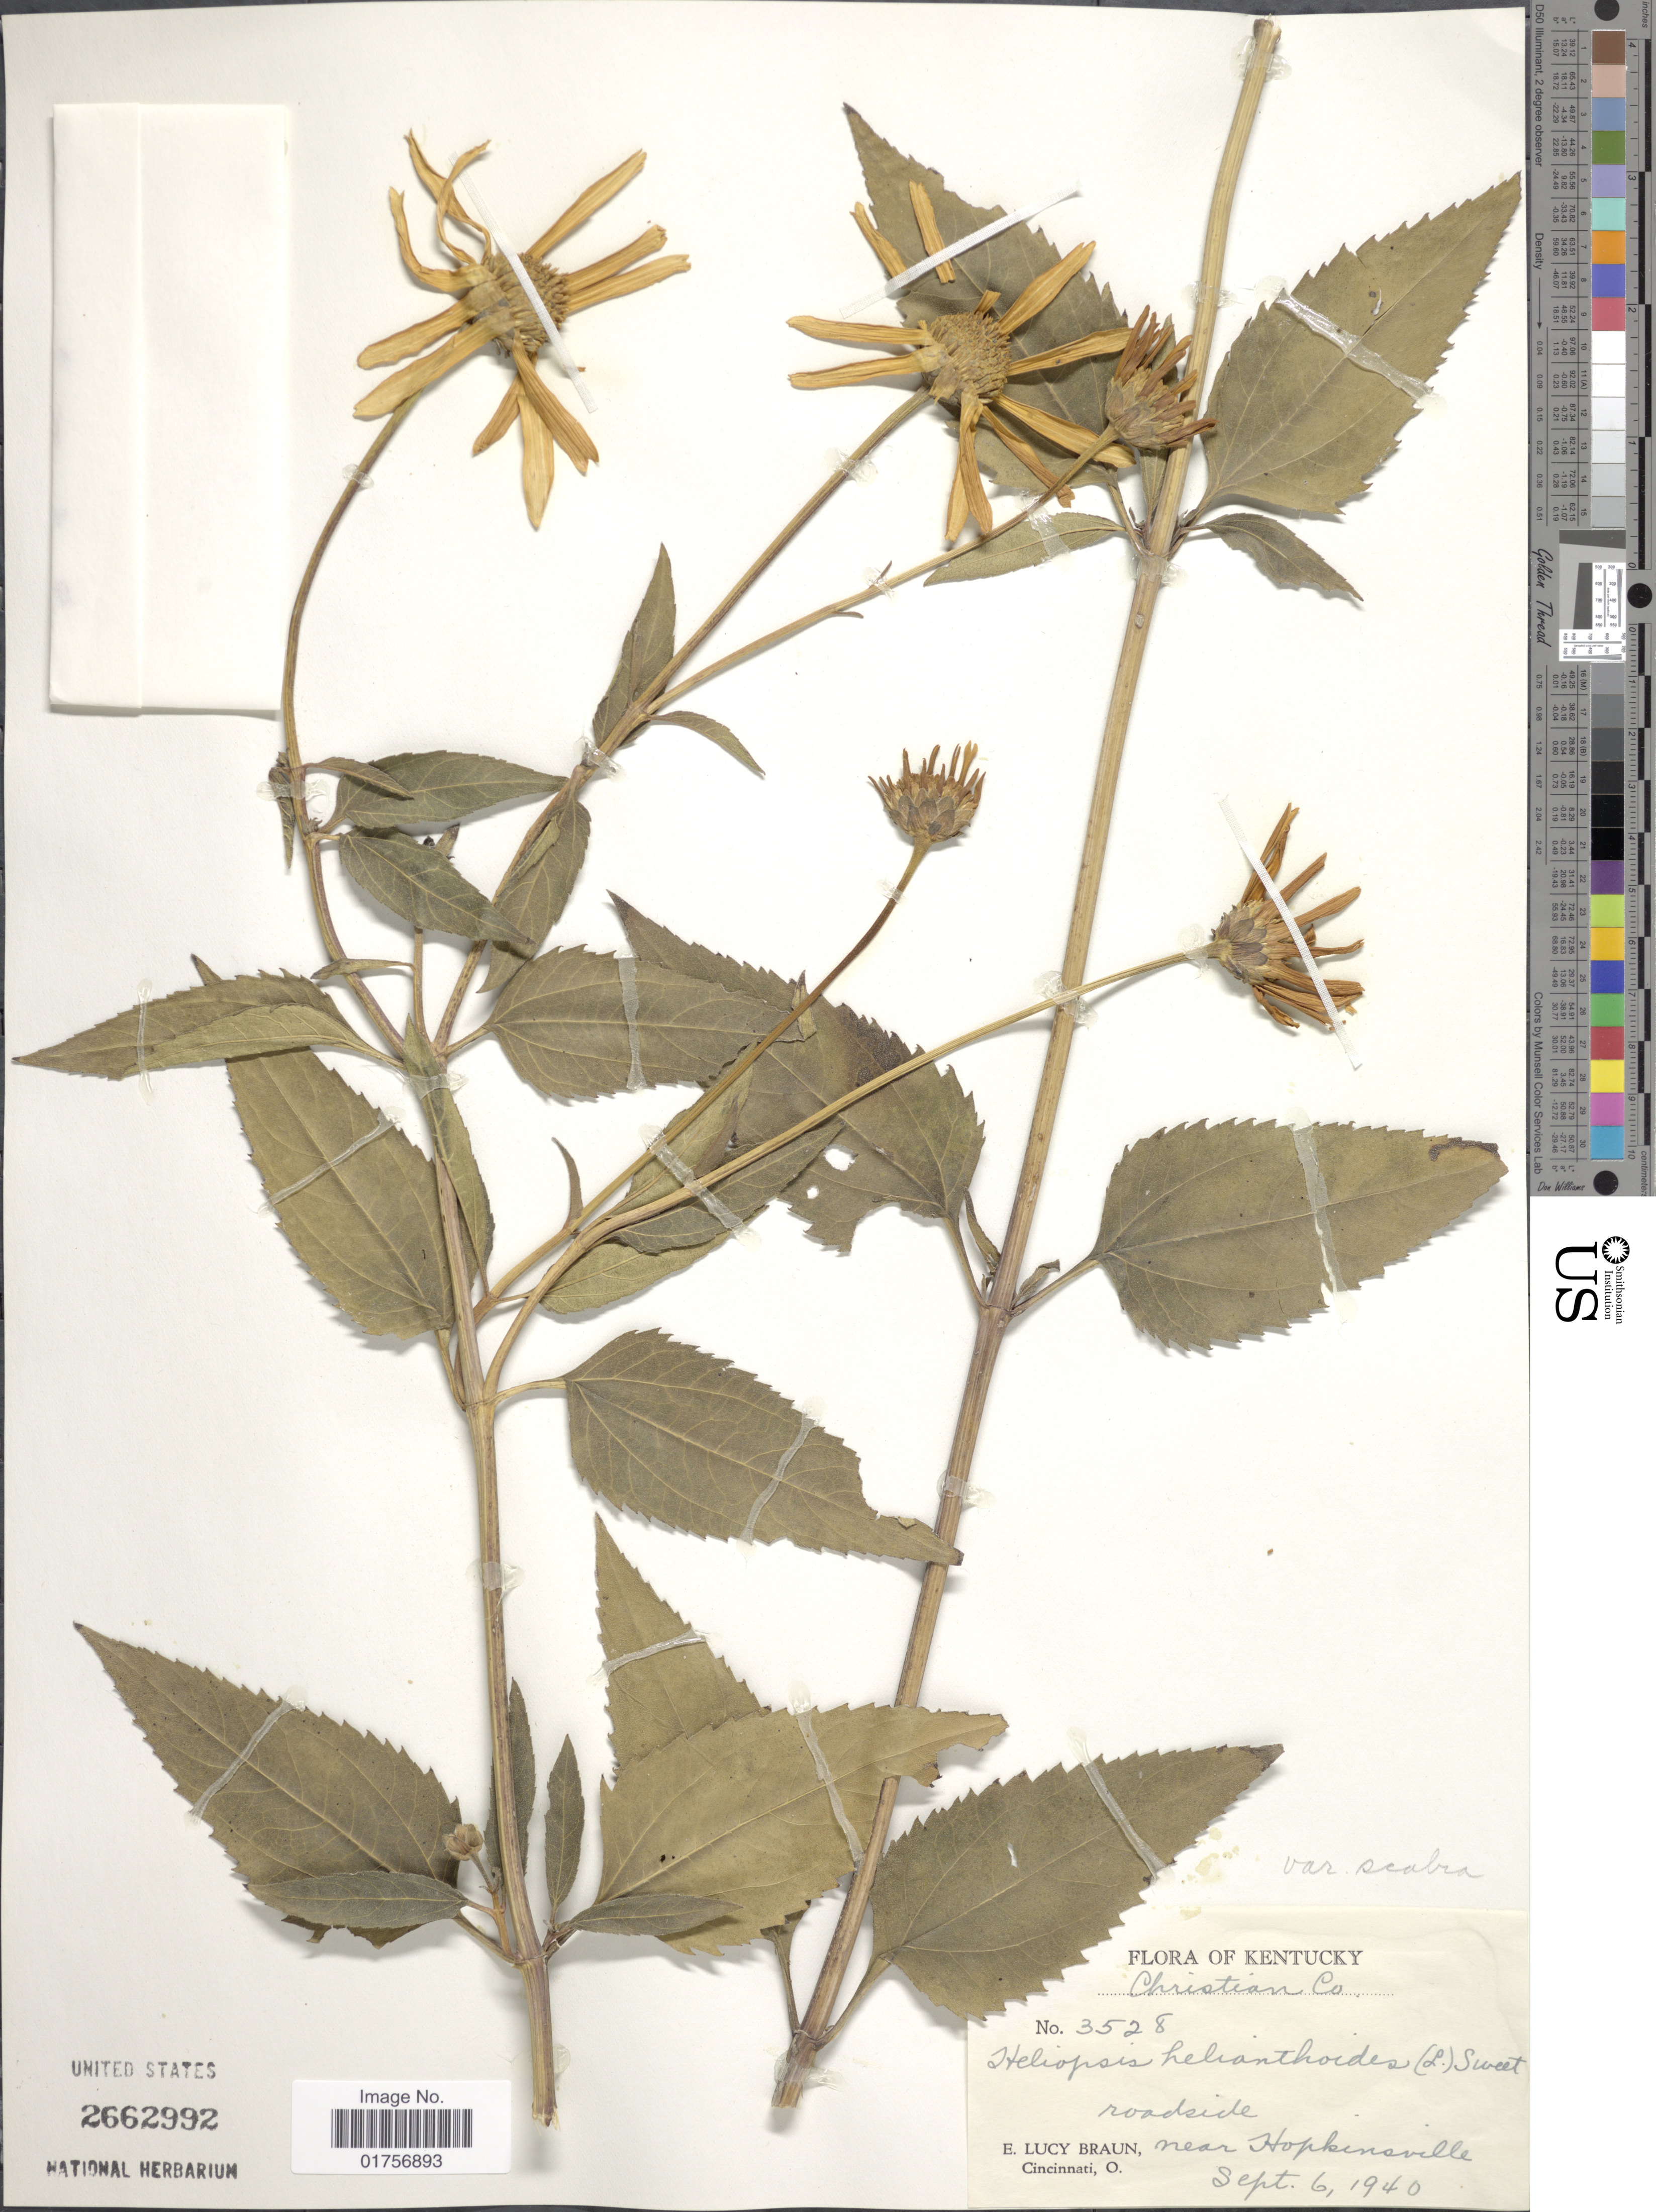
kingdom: Plantae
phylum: Tracheophyta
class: Magnoliopsida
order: Asterales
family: Asteraceae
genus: Heliopsis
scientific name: Heliopsis helianthoides var. scabra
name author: (Dunal) T.R. Fisher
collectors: E. L. Braun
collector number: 3528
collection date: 1940-09-06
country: United States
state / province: Kentucky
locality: Christian Co., Roadside, near Hopkinsville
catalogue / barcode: US 2662992